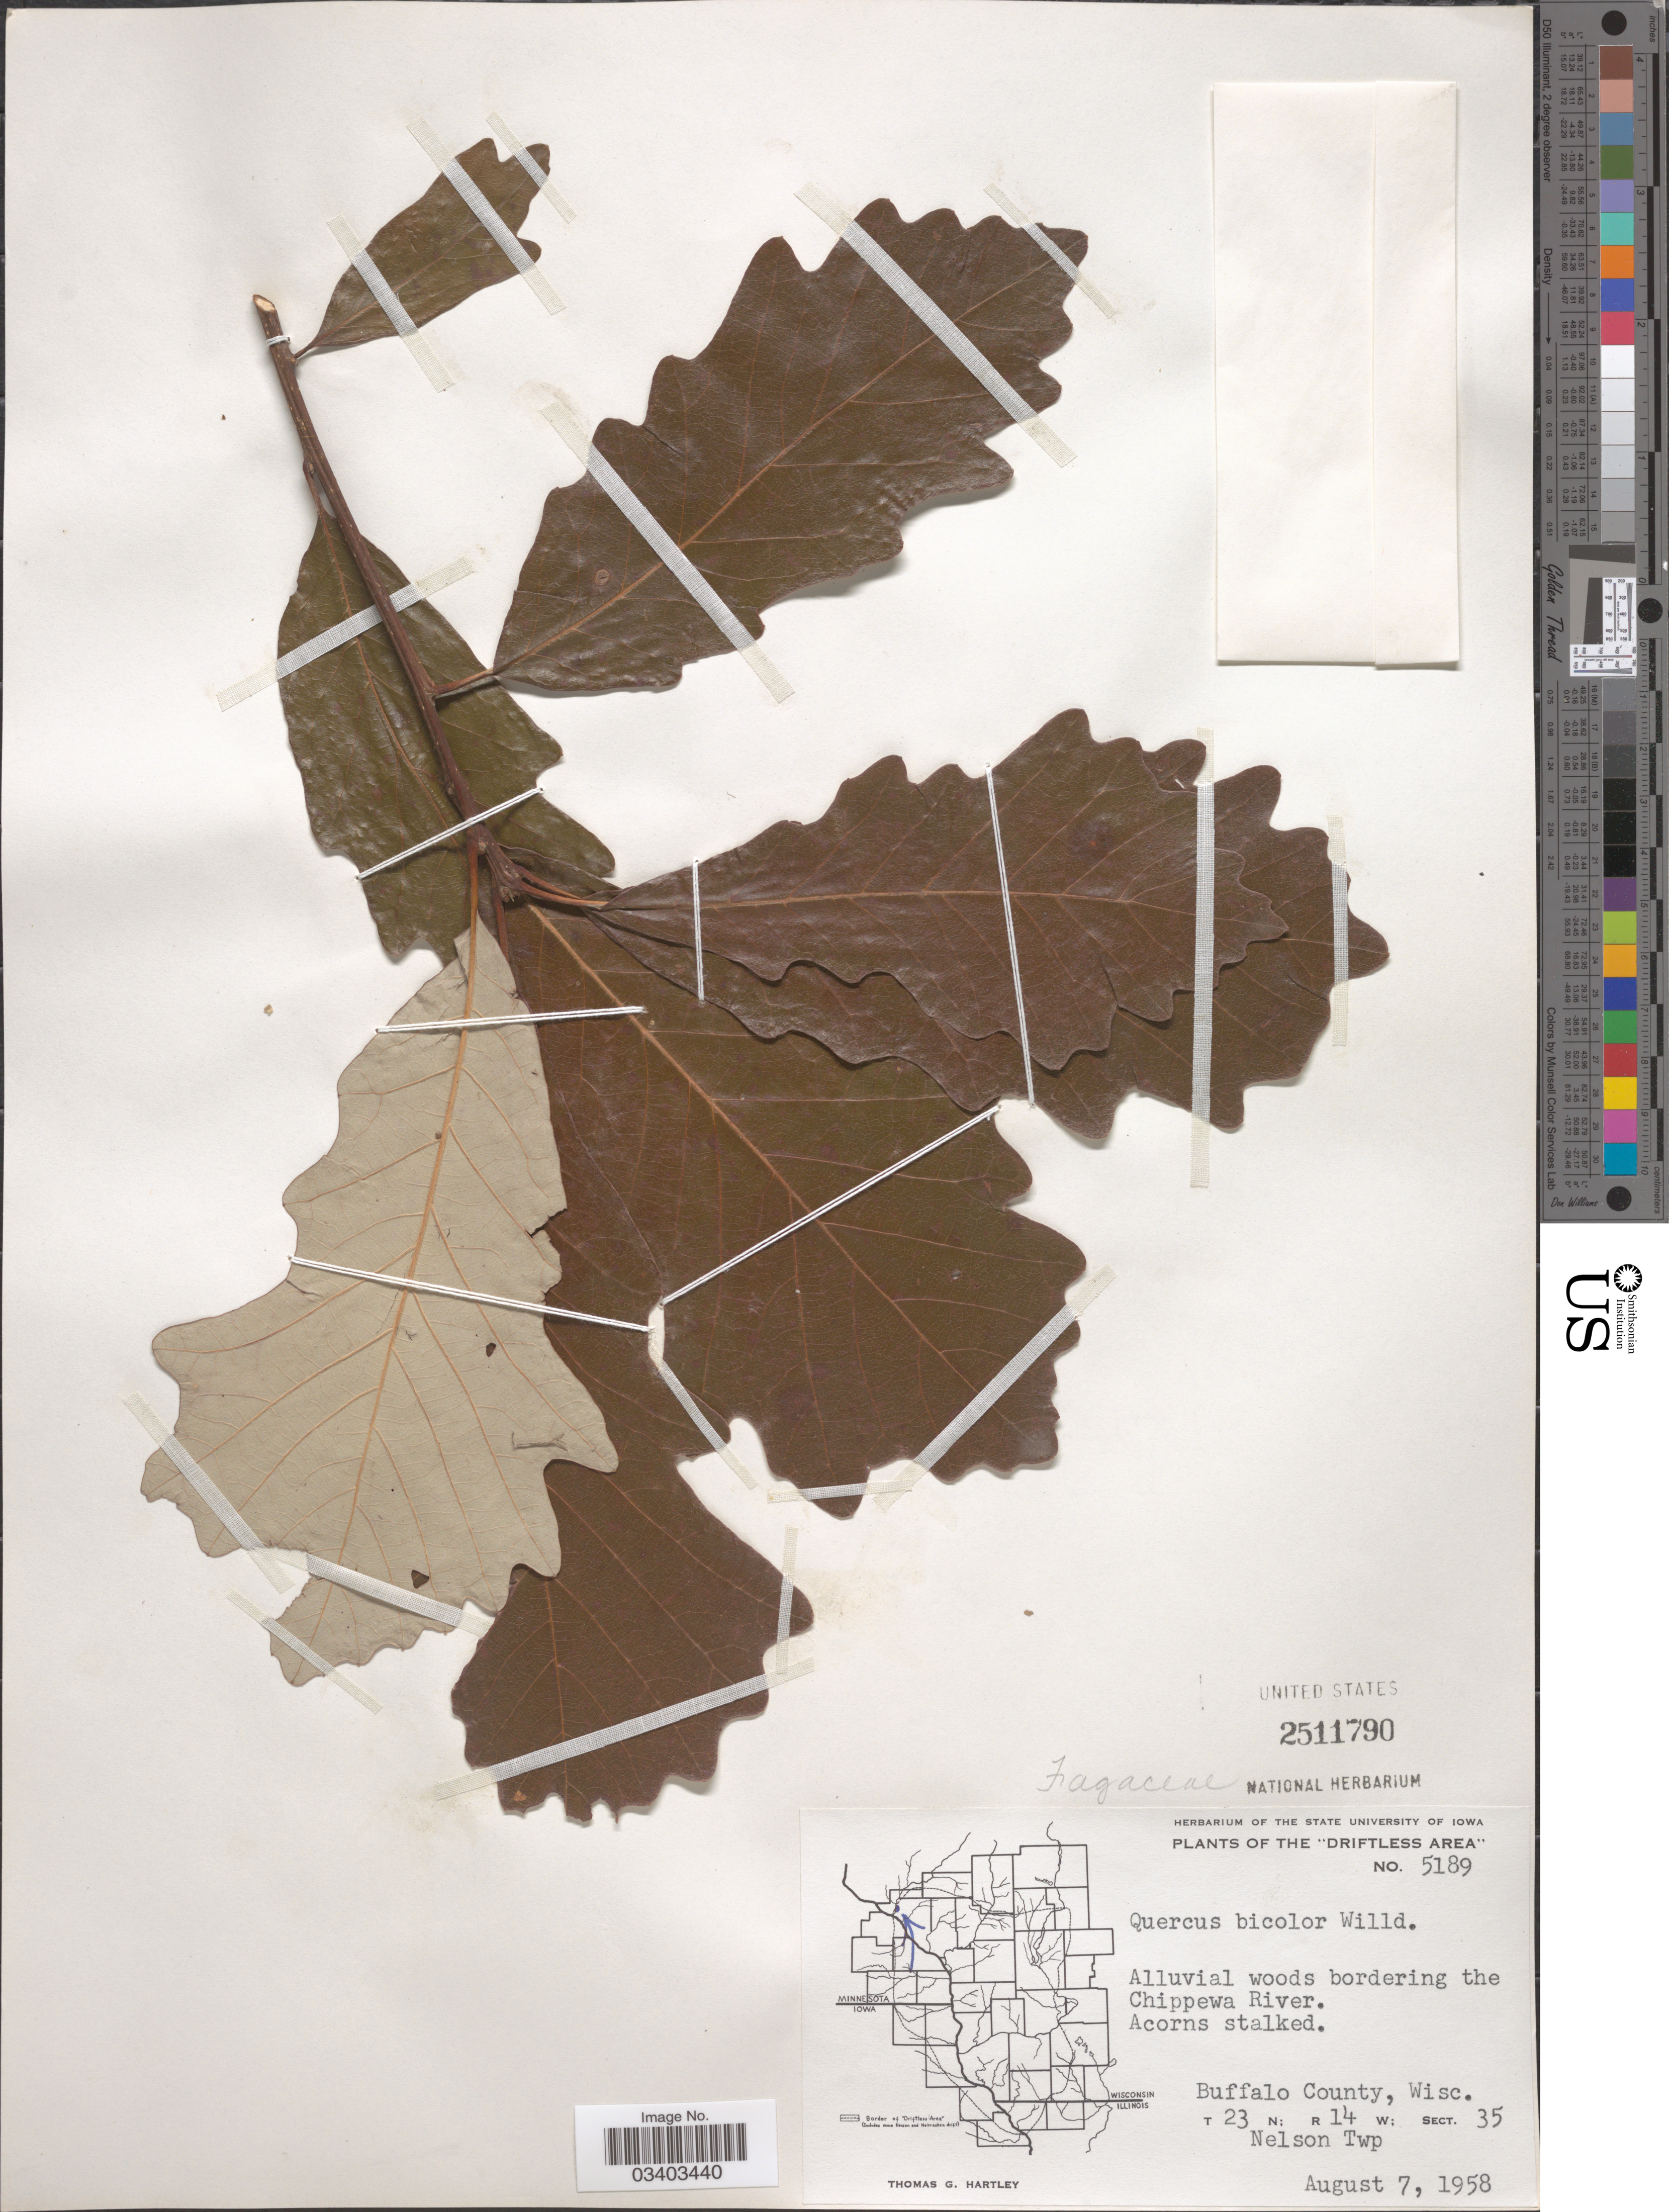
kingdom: Plantae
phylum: Tracheophyta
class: Magnoliopsida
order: Fagales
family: Fagaceae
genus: Quercus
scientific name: Quercus bicolor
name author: Willd.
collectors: T. G. Hartley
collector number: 5189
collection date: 1958-08-07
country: United States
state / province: Wisconsin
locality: Driftless Area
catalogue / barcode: US 2511790